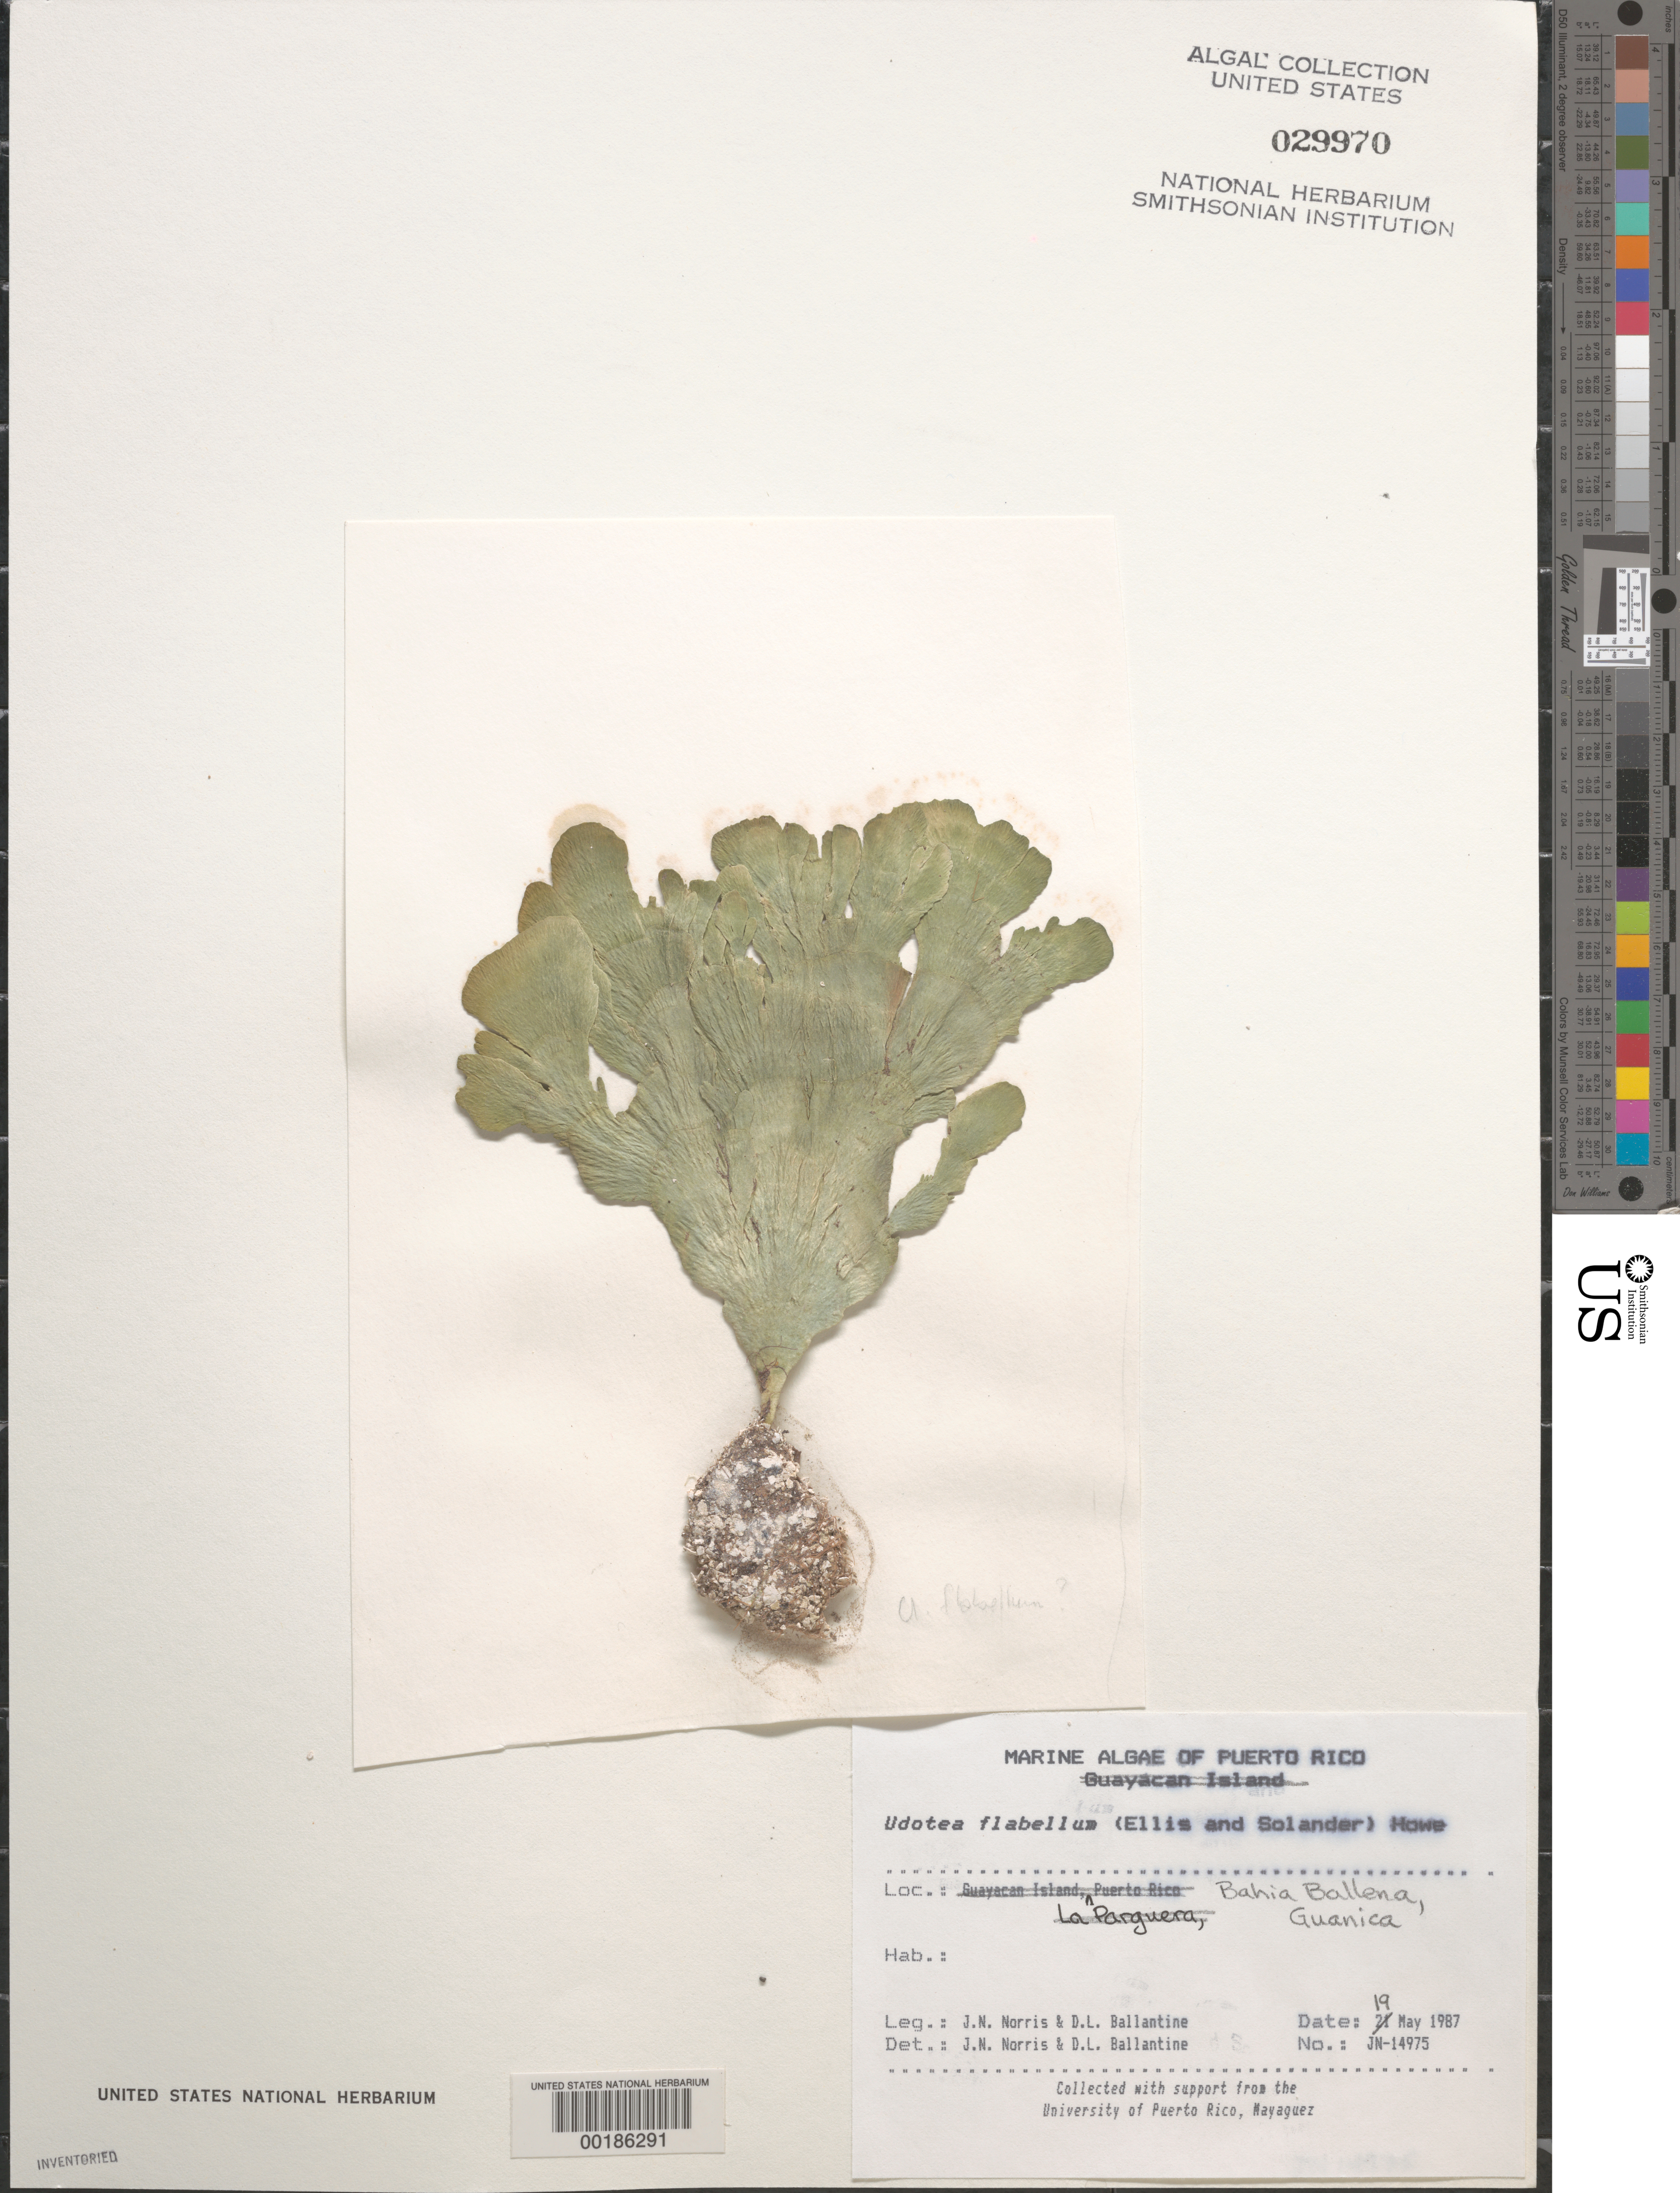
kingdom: Plantae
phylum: Chlorophyta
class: Ulvophyceae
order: Bryopsidales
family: Udoteaceae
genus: Udotea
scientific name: Udotea flabellum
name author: (J. Ellis & Sol.) M. Howe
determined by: Norris, J. N.; Ballantine, D. L.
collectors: J. N. Norris & D.L. Ballantine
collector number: JN-14975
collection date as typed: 19 May 1987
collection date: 1987-05-19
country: Puerto Rico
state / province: Guanica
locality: Bahia Ballena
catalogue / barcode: US 29970